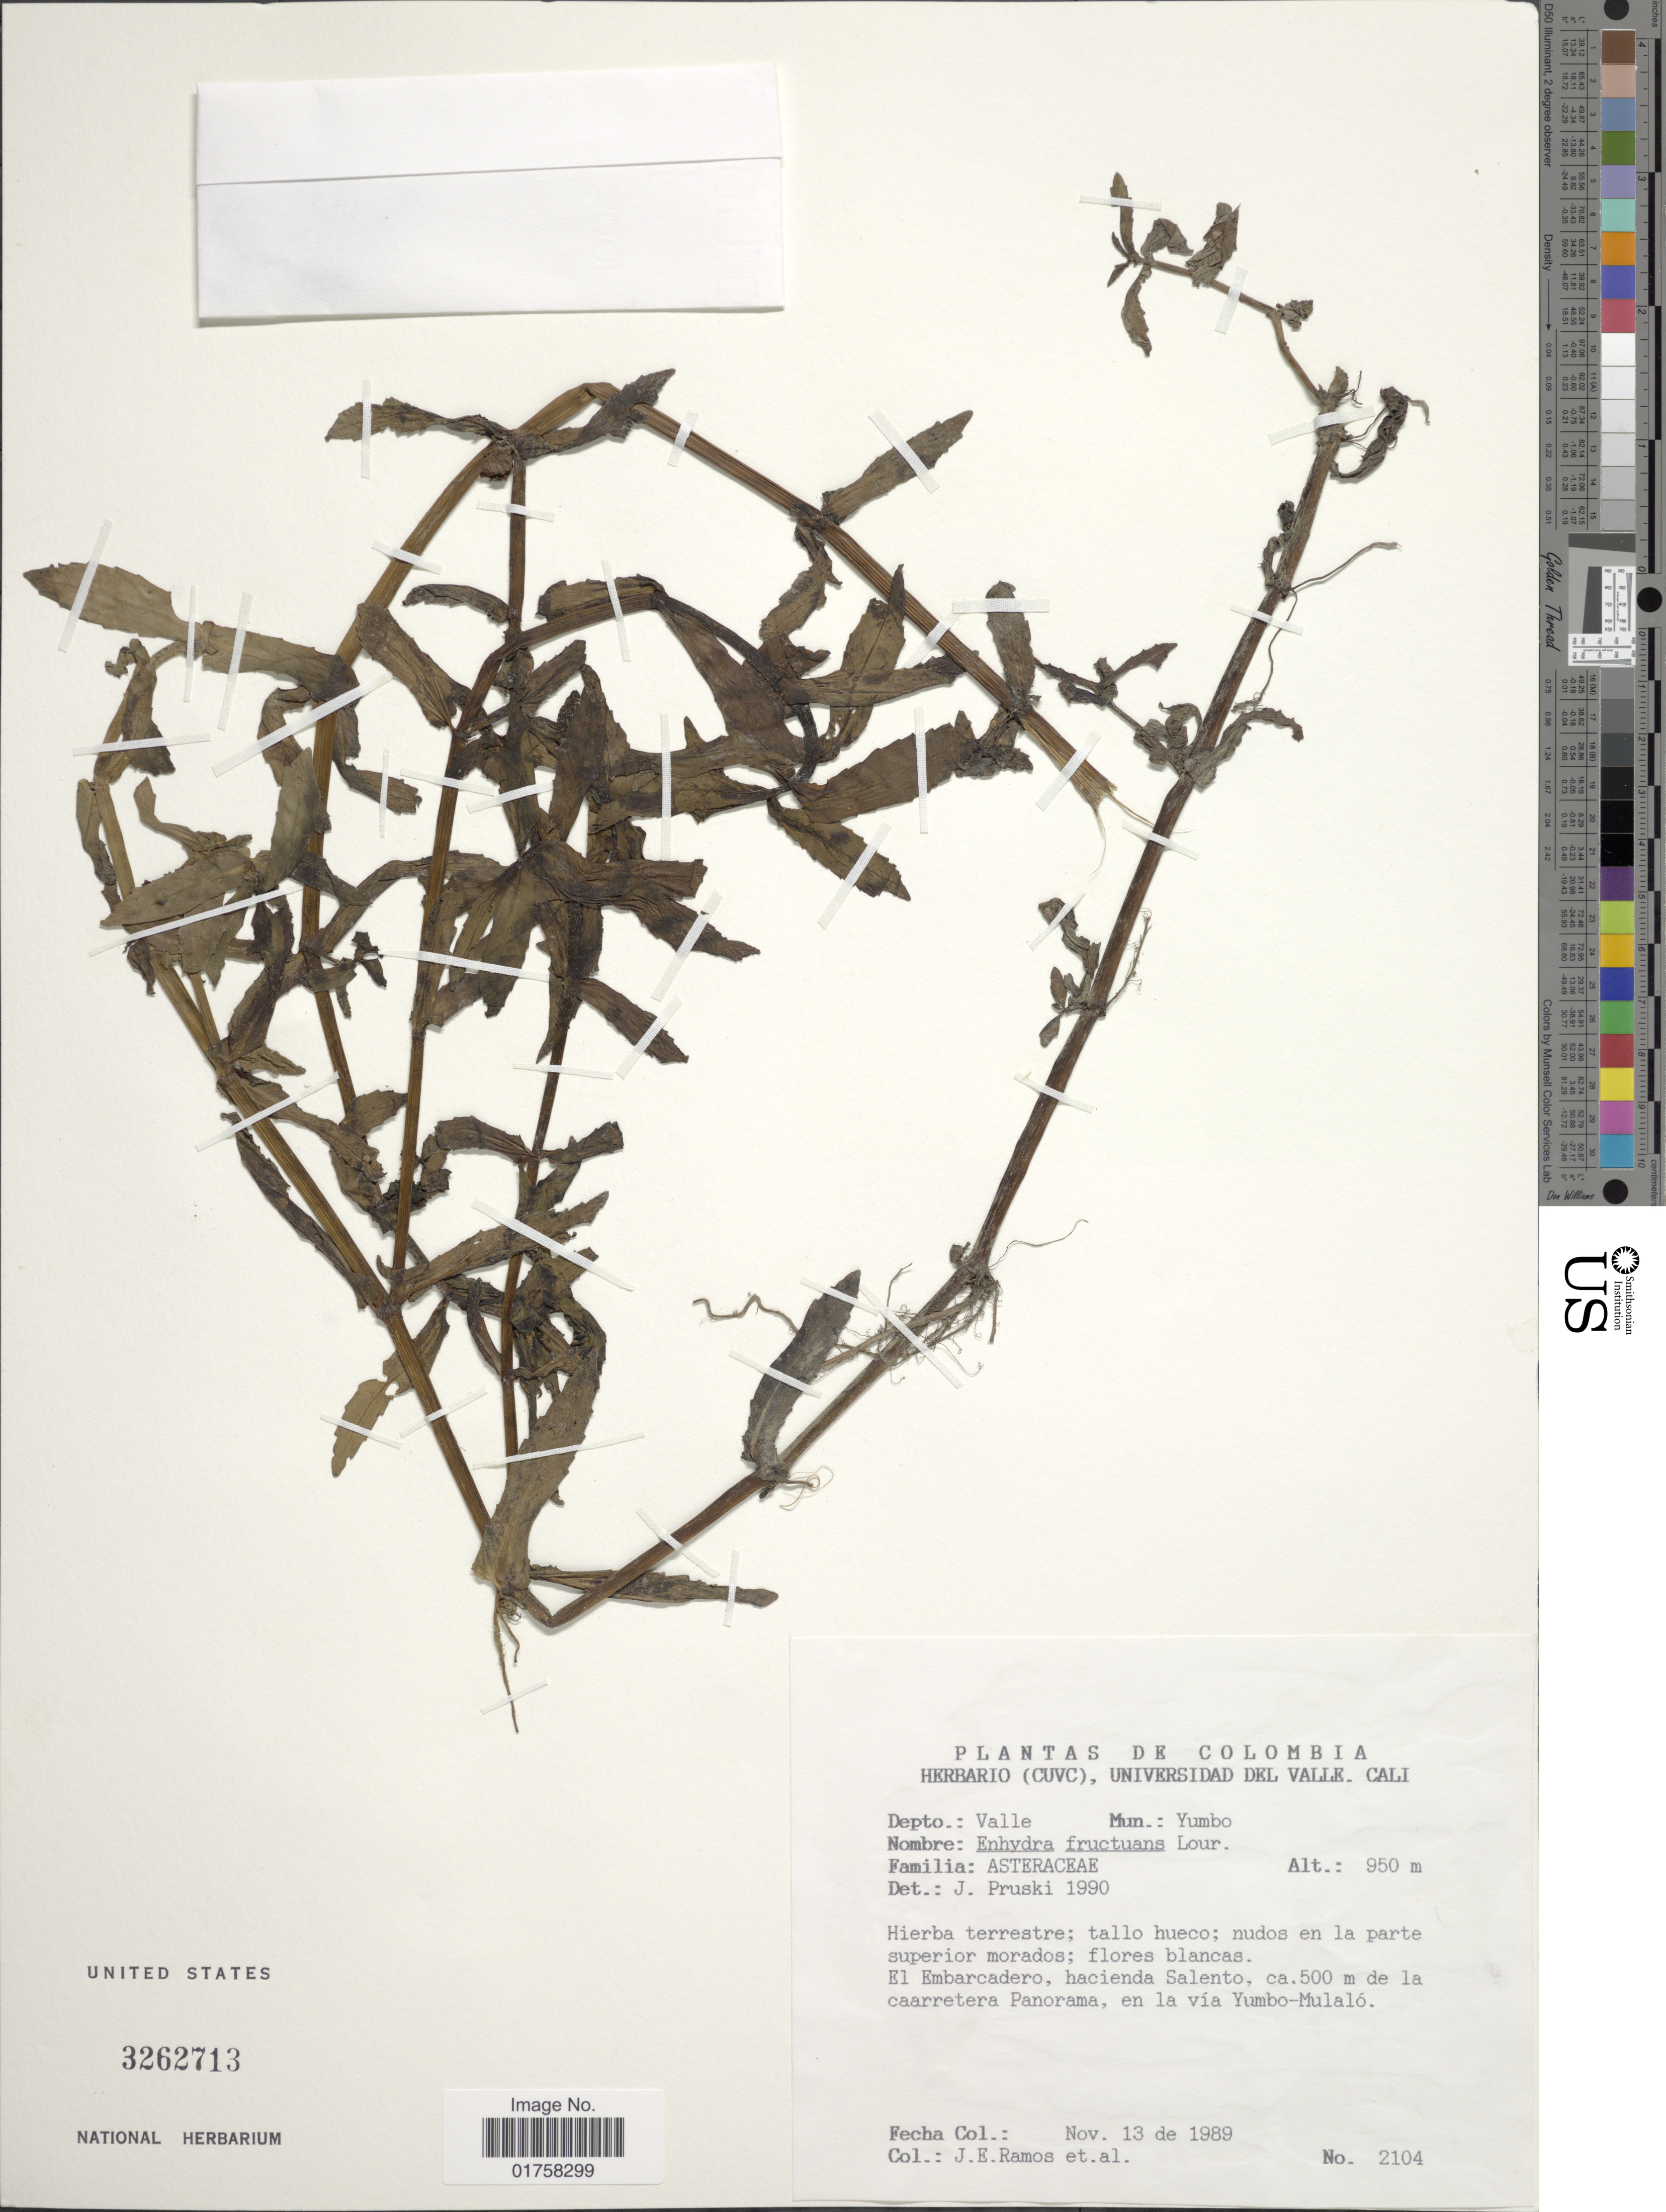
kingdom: Plantae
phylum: Tracheophyta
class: Magnoliopsida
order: Asterales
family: Asteraceae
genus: Enhydra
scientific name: Enhydra fluctuans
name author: Lour.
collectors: J. E. Ramos & et al.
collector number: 2104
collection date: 1989-11-13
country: Colombia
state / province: Valle del Cauca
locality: Depto.: Valle, Mun.: Yumbo, El Embarcadero, hacienda Salento, ca. 500 m de la caaretera Panorama, en la vía Yumbo-Mulaló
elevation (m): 950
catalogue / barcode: US 3262713